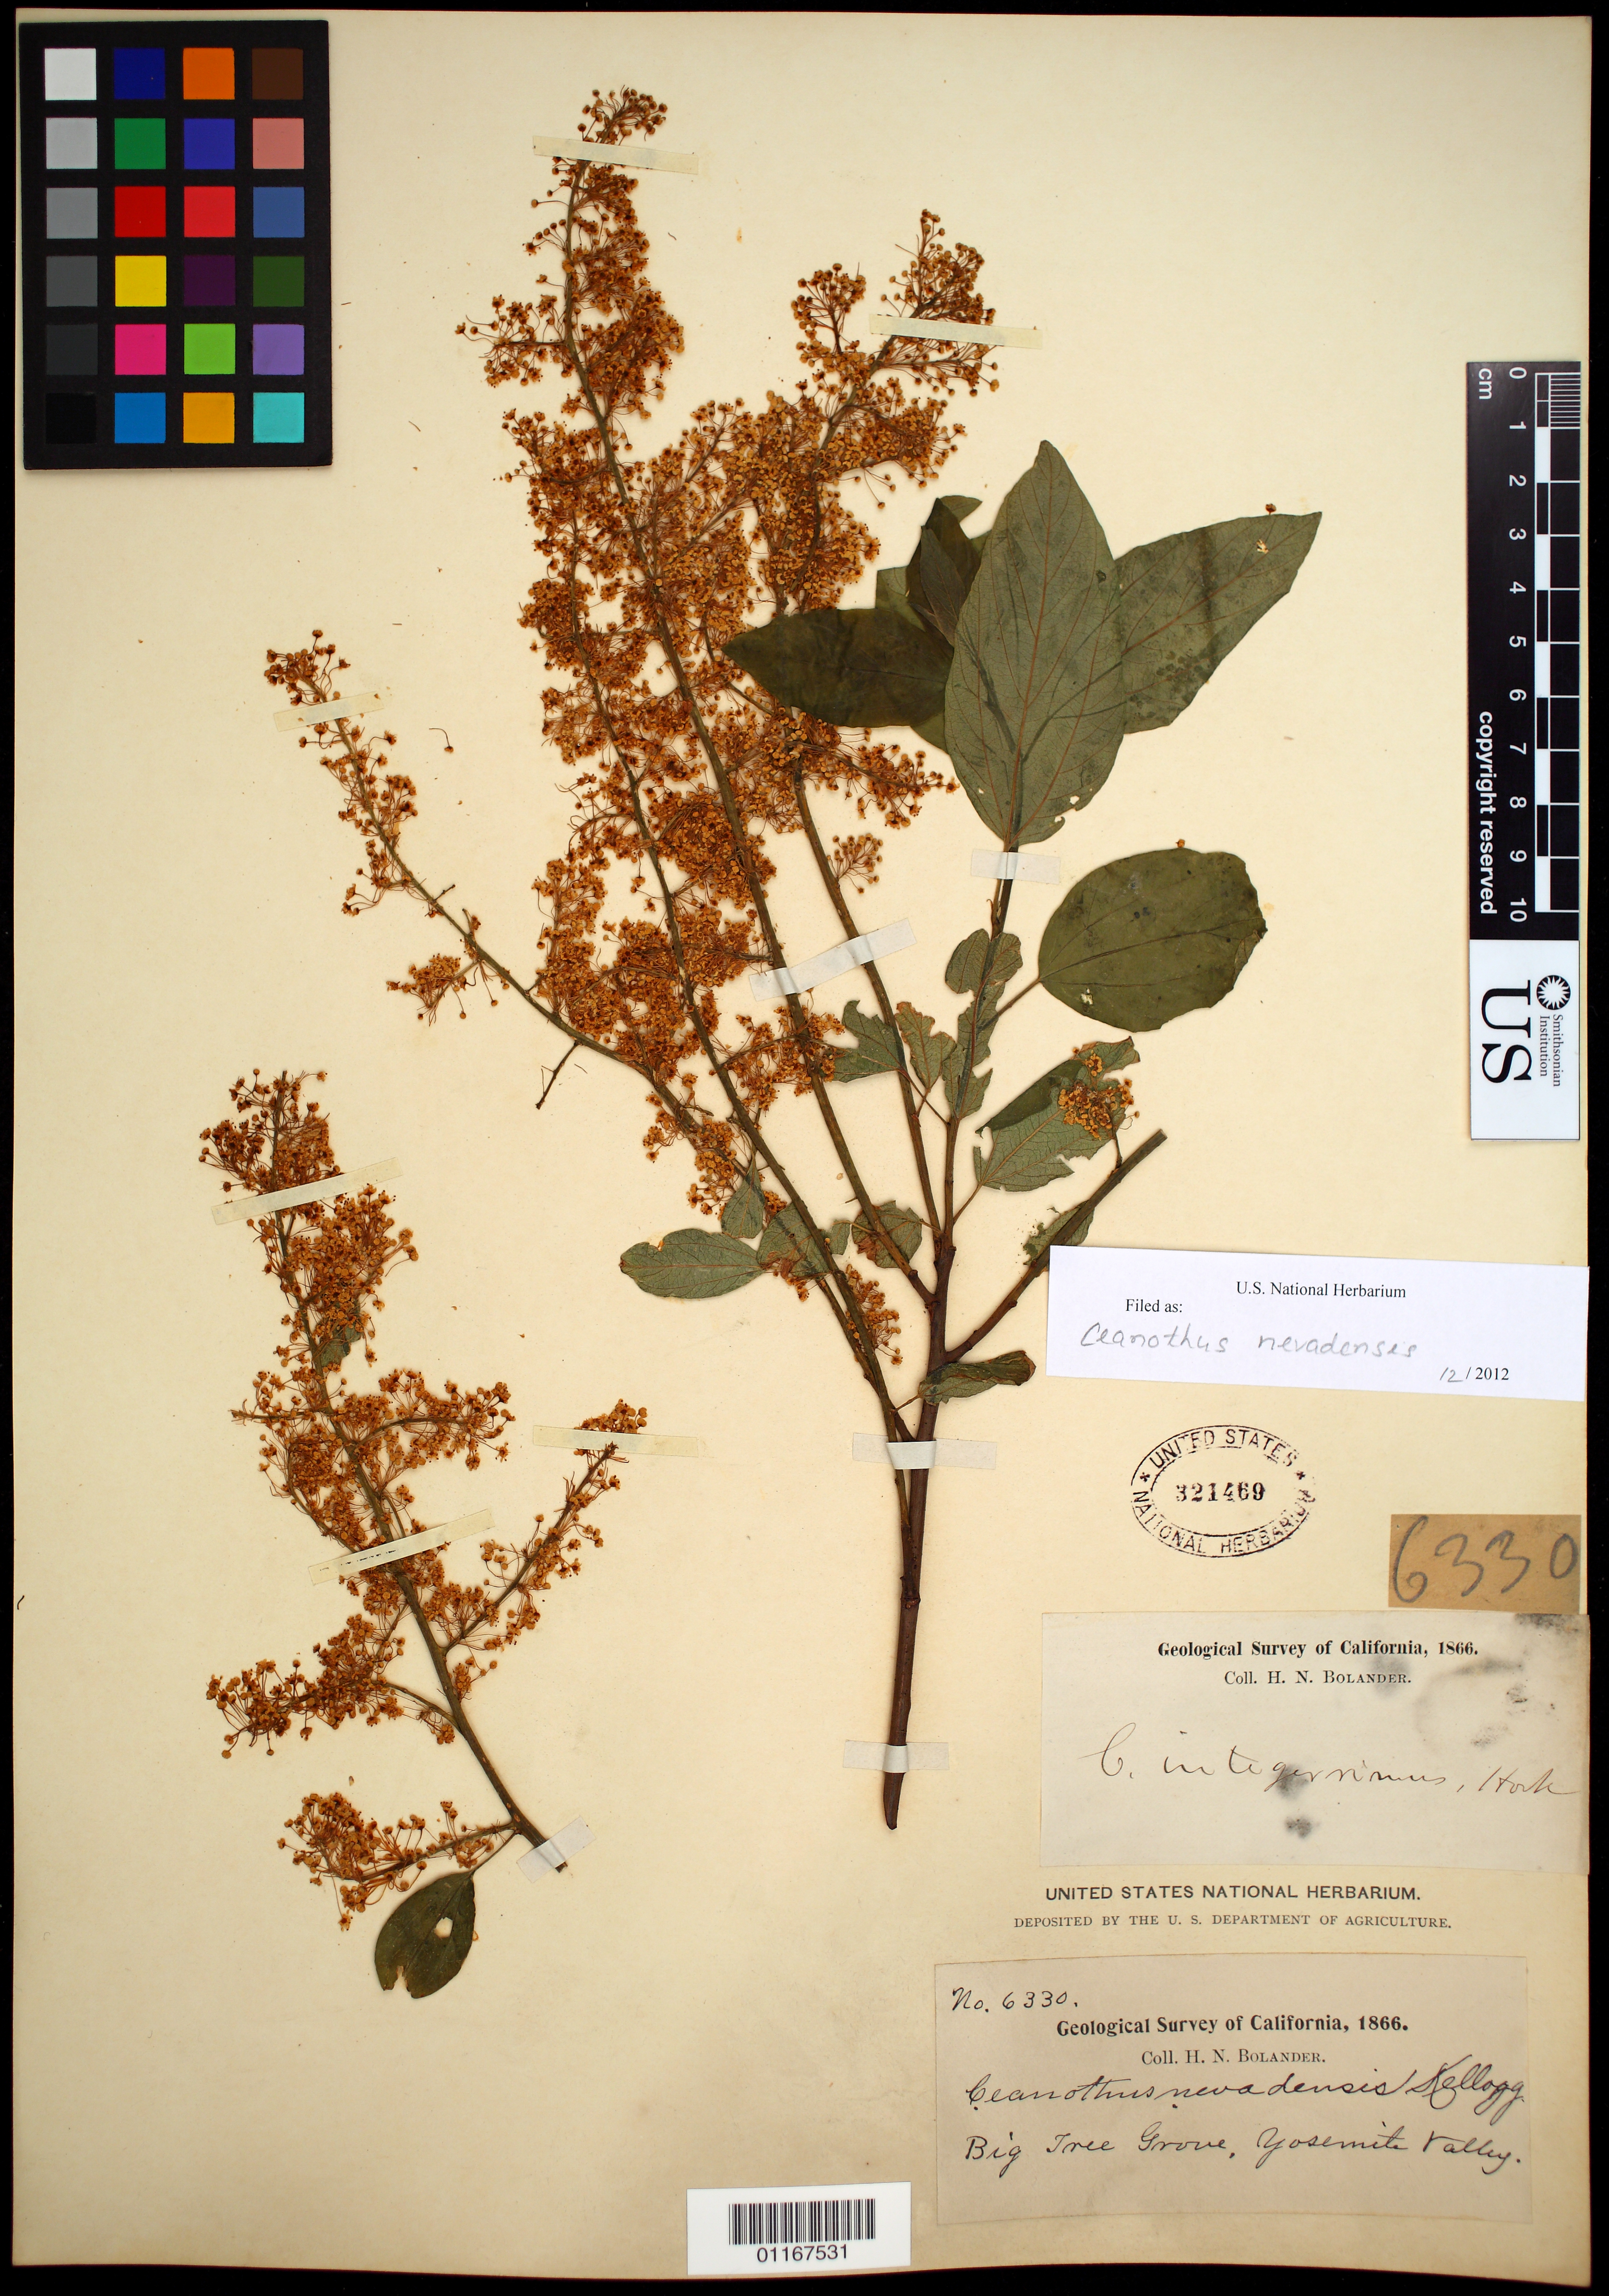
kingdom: Plantae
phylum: Tracheophyta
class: Magnoliopsida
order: Rosales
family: Rhamnaceae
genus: Ceanothus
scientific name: Ceanothus nevadensis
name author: Kellogg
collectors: H. Bolander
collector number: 6330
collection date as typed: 1866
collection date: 1866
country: United States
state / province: California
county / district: Mariposa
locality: Big Tree Grove, Yosemite Valley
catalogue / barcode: US 321469